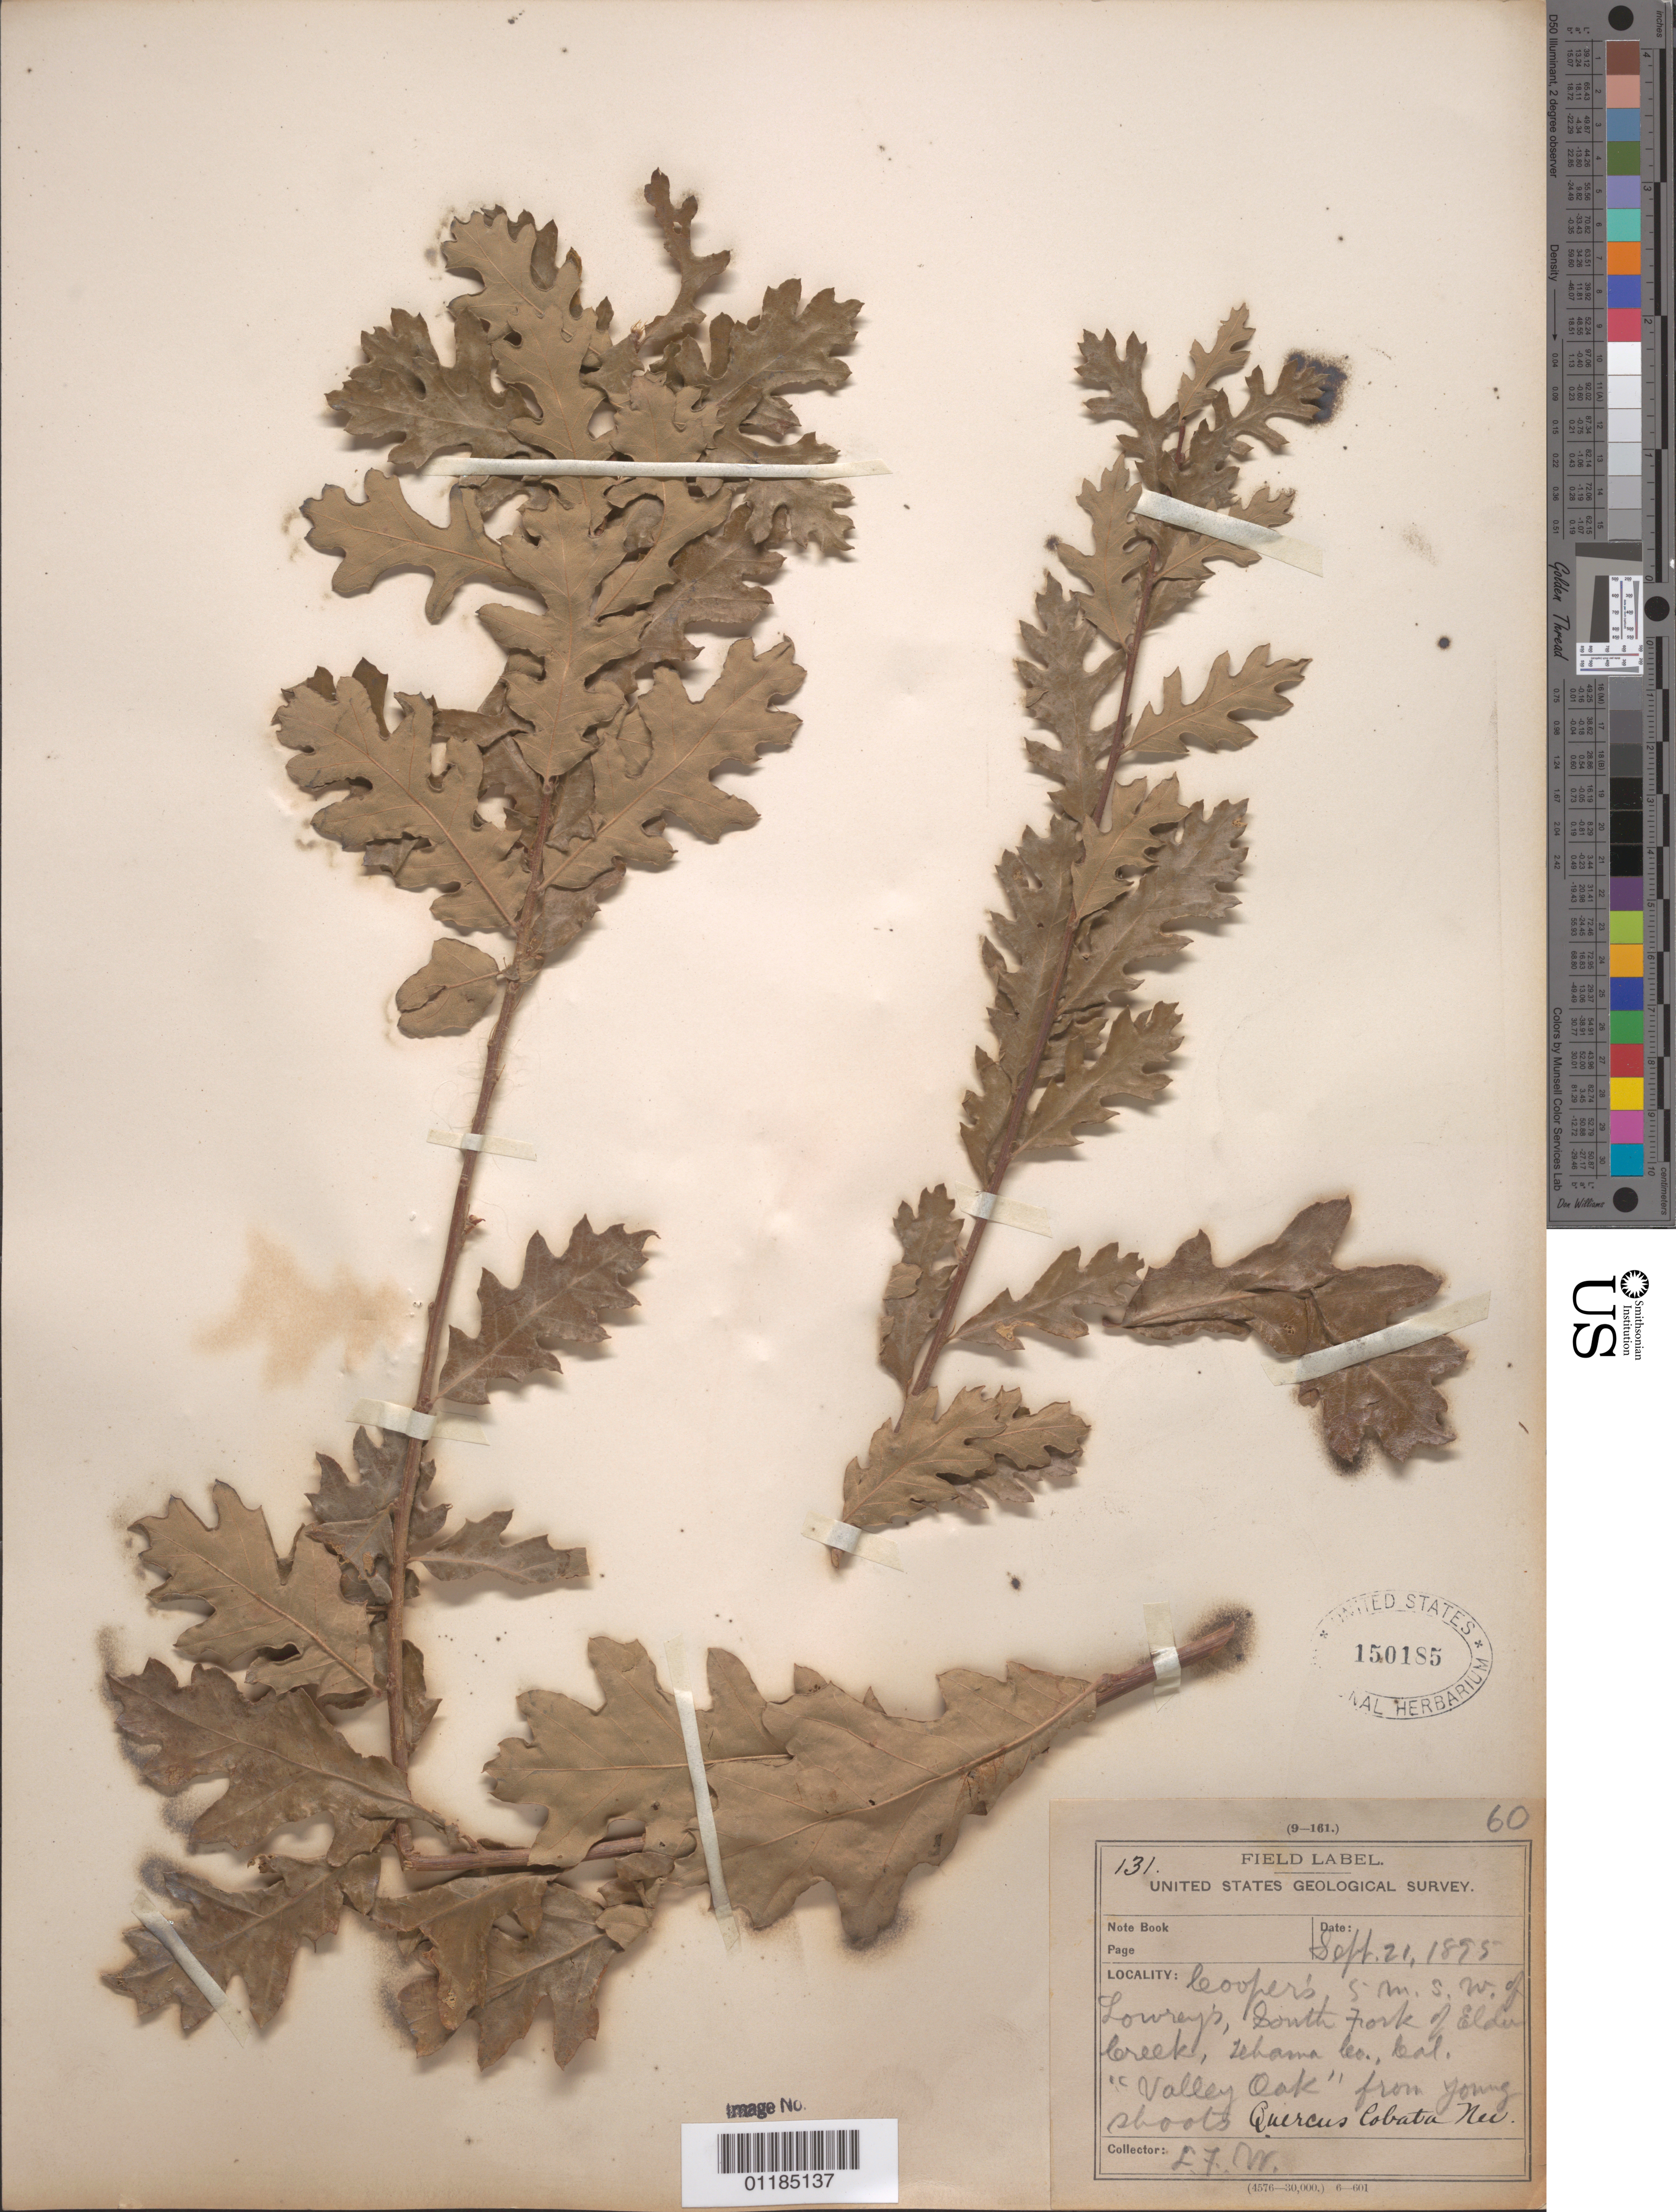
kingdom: Plantae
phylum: Tracheophyta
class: Magnoliopsida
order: Fagales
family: Fagaceae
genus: Quercus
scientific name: Quercus lobata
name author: Née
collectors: L. F. Ward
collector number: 131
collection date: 1895-09-21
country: United States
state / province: California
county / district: Tehama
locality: South Fork of Elder Creek. Cooper's, 5 m. S.W. of Lowrey's.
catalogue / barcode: US 150185